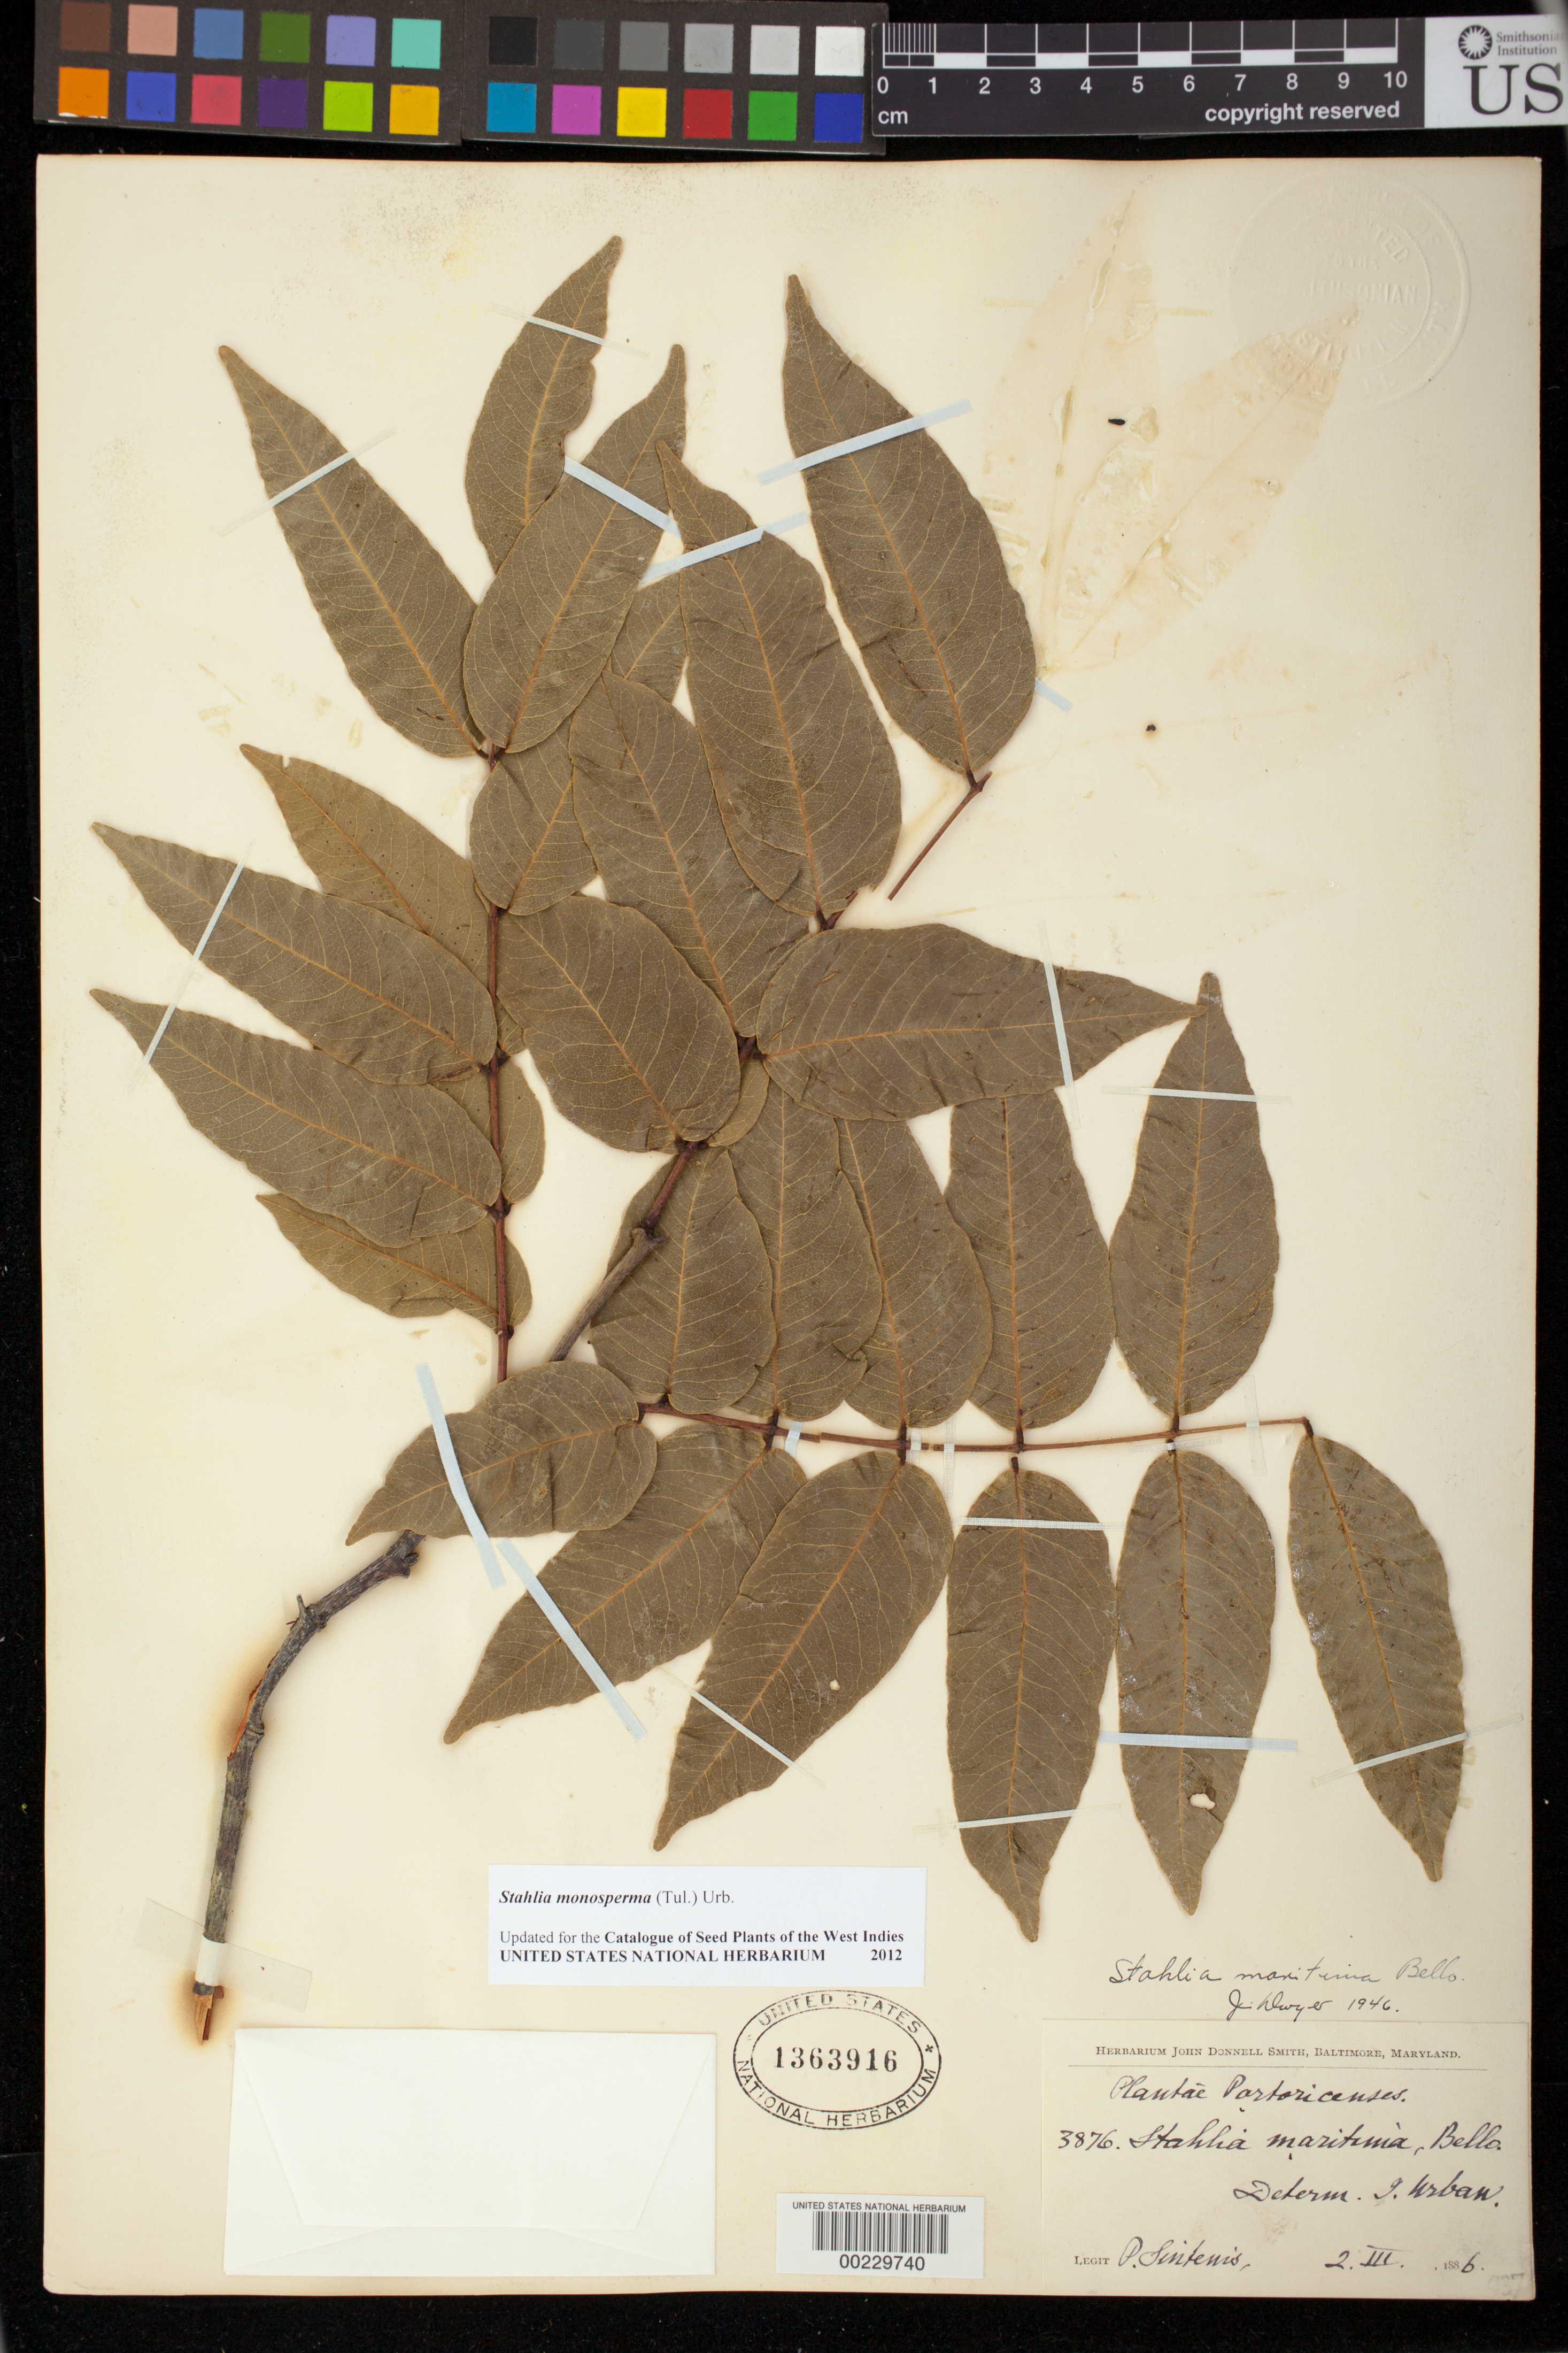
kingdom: Plantae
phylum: Tracheophyta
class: Magnoliopsida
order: Fabales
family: Fabaceae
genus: Stahlia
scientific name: Stahlia maritima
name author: Bello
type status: Isoneotype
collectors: P. Sintenis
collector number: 3876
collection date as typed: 2. III. 1886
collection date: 1886-03-02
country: Puerto Rico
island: Greater Antilles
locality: Guanica, in sylvis inter Barinas et "la Bora"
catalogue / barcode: US 1363916